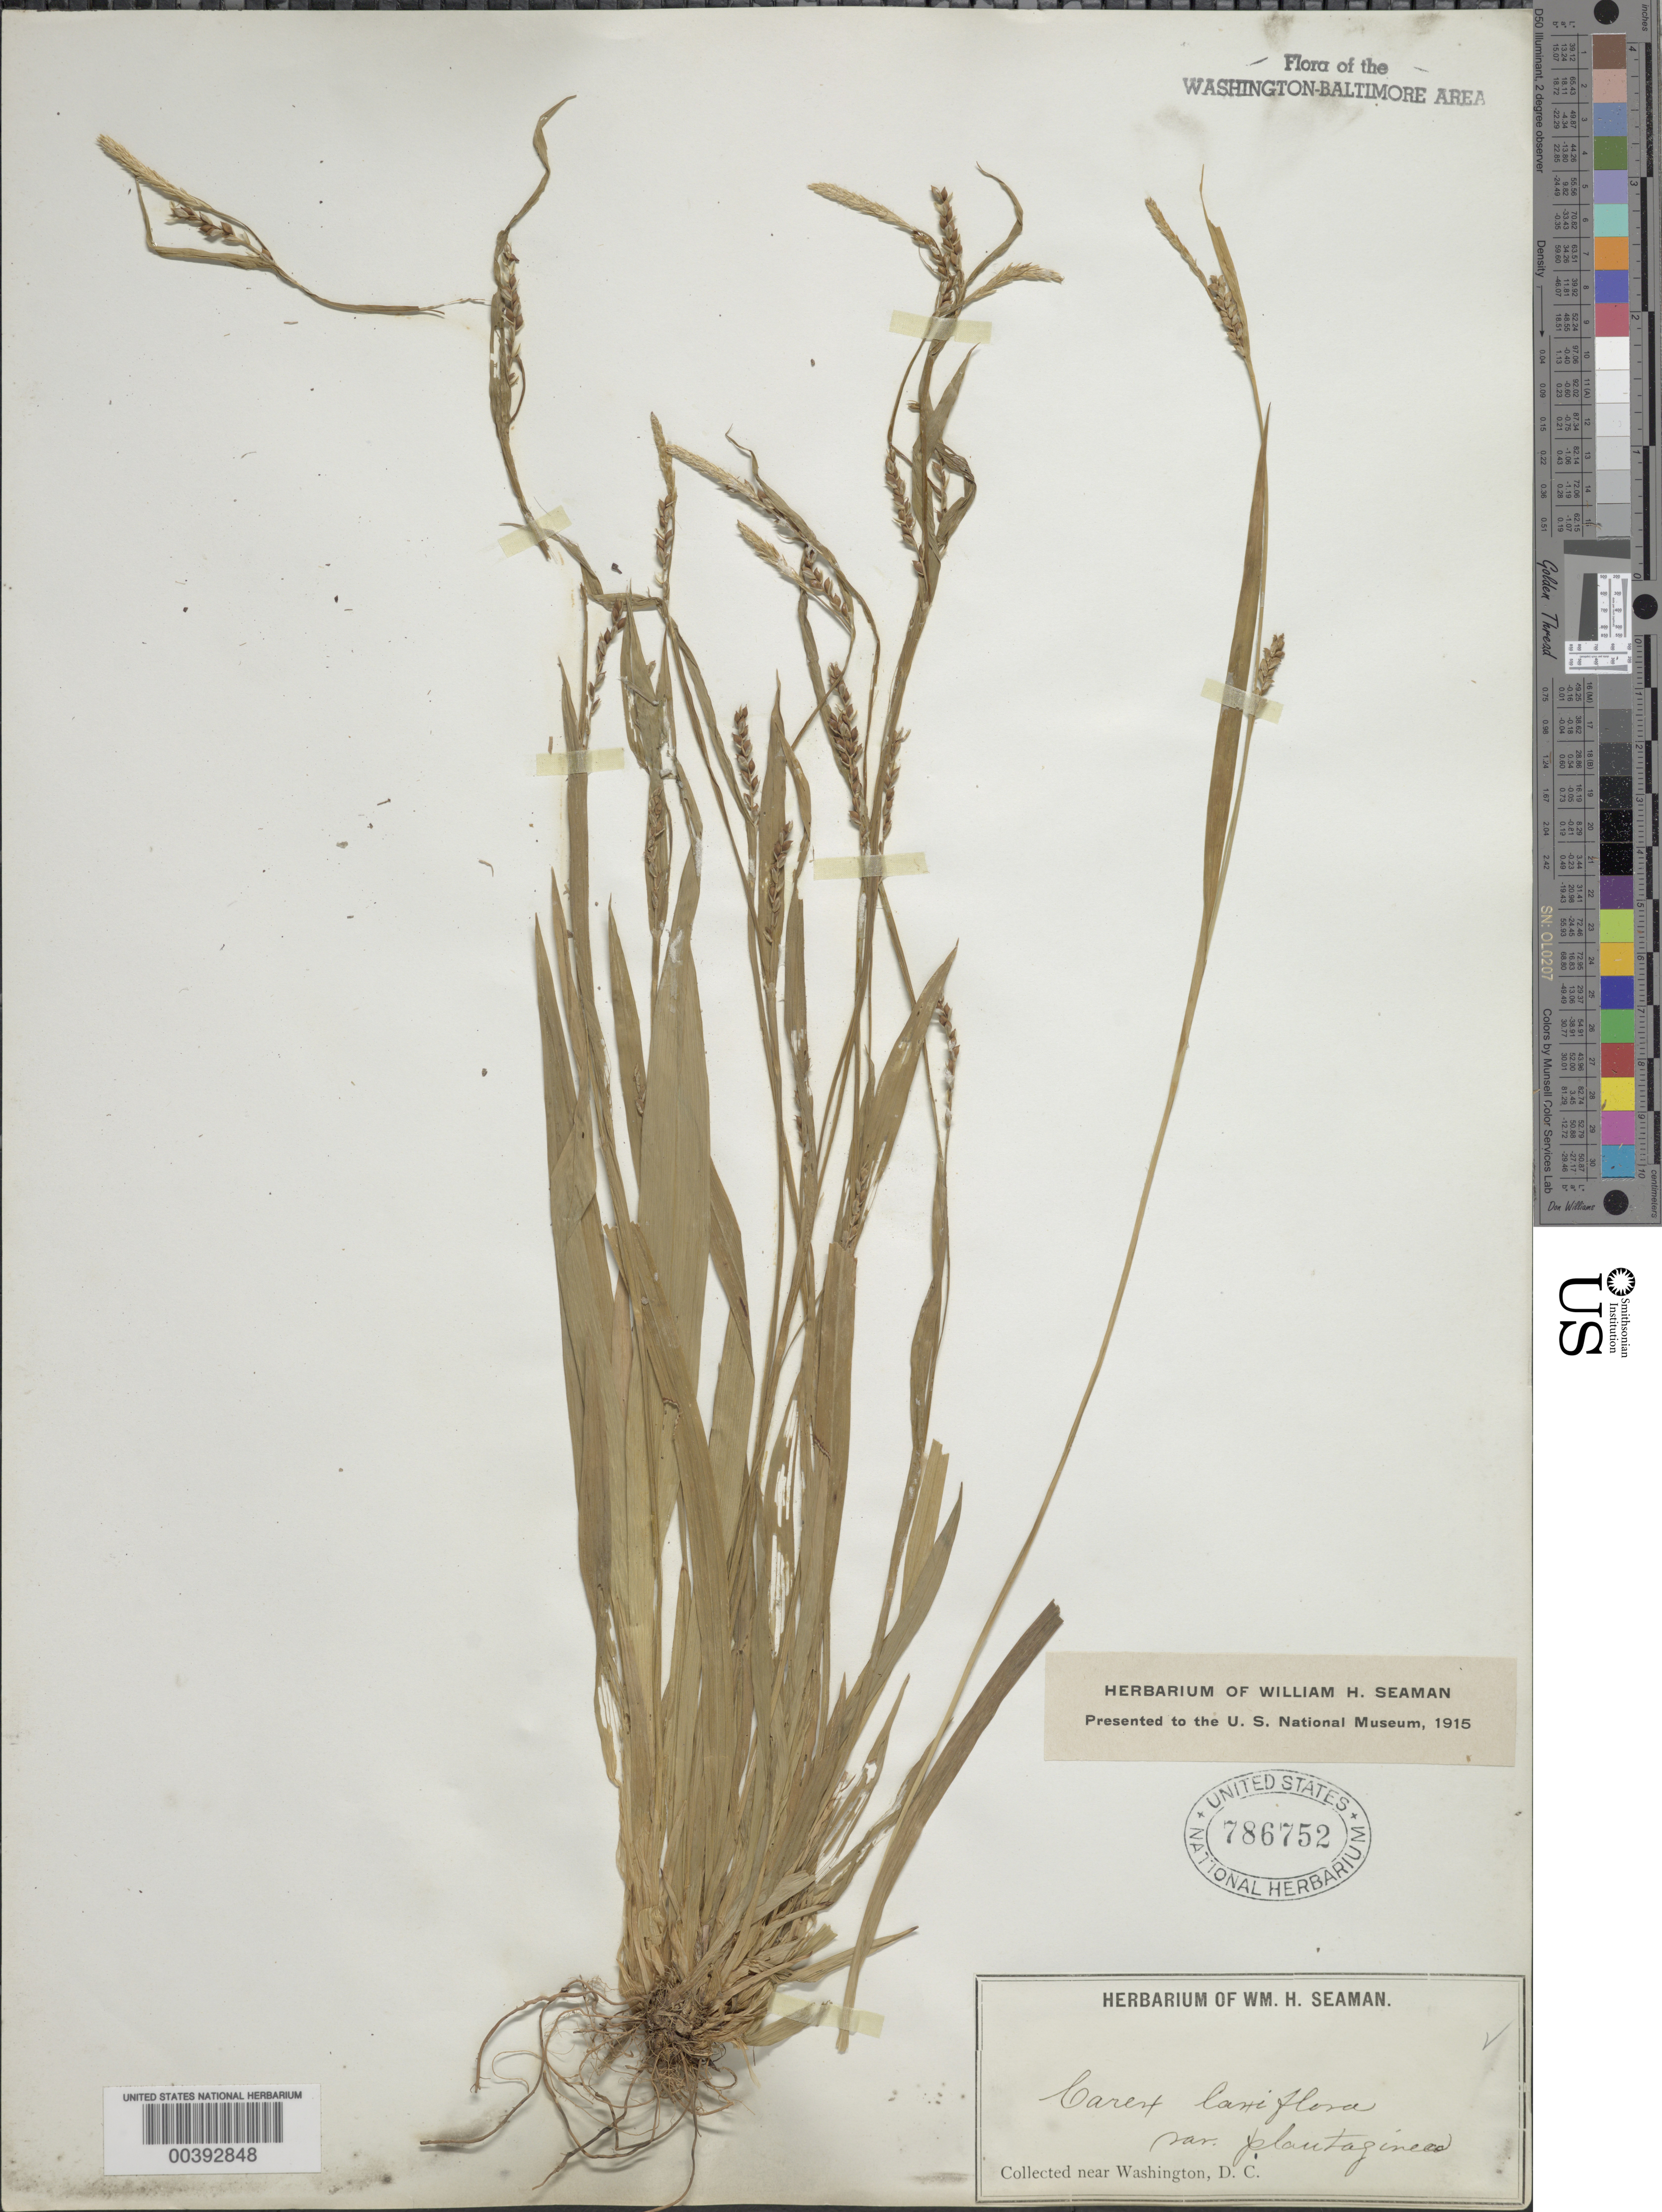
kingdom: Plantae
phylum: Tracheophyta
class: Liliopsida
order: Poales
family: Cyperaceae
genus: Carex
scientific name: Carex laxiflora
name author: Lam.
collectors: W. Seaman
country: United States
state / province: District of Columbia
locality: Washington DC Area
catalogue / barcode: US 786752